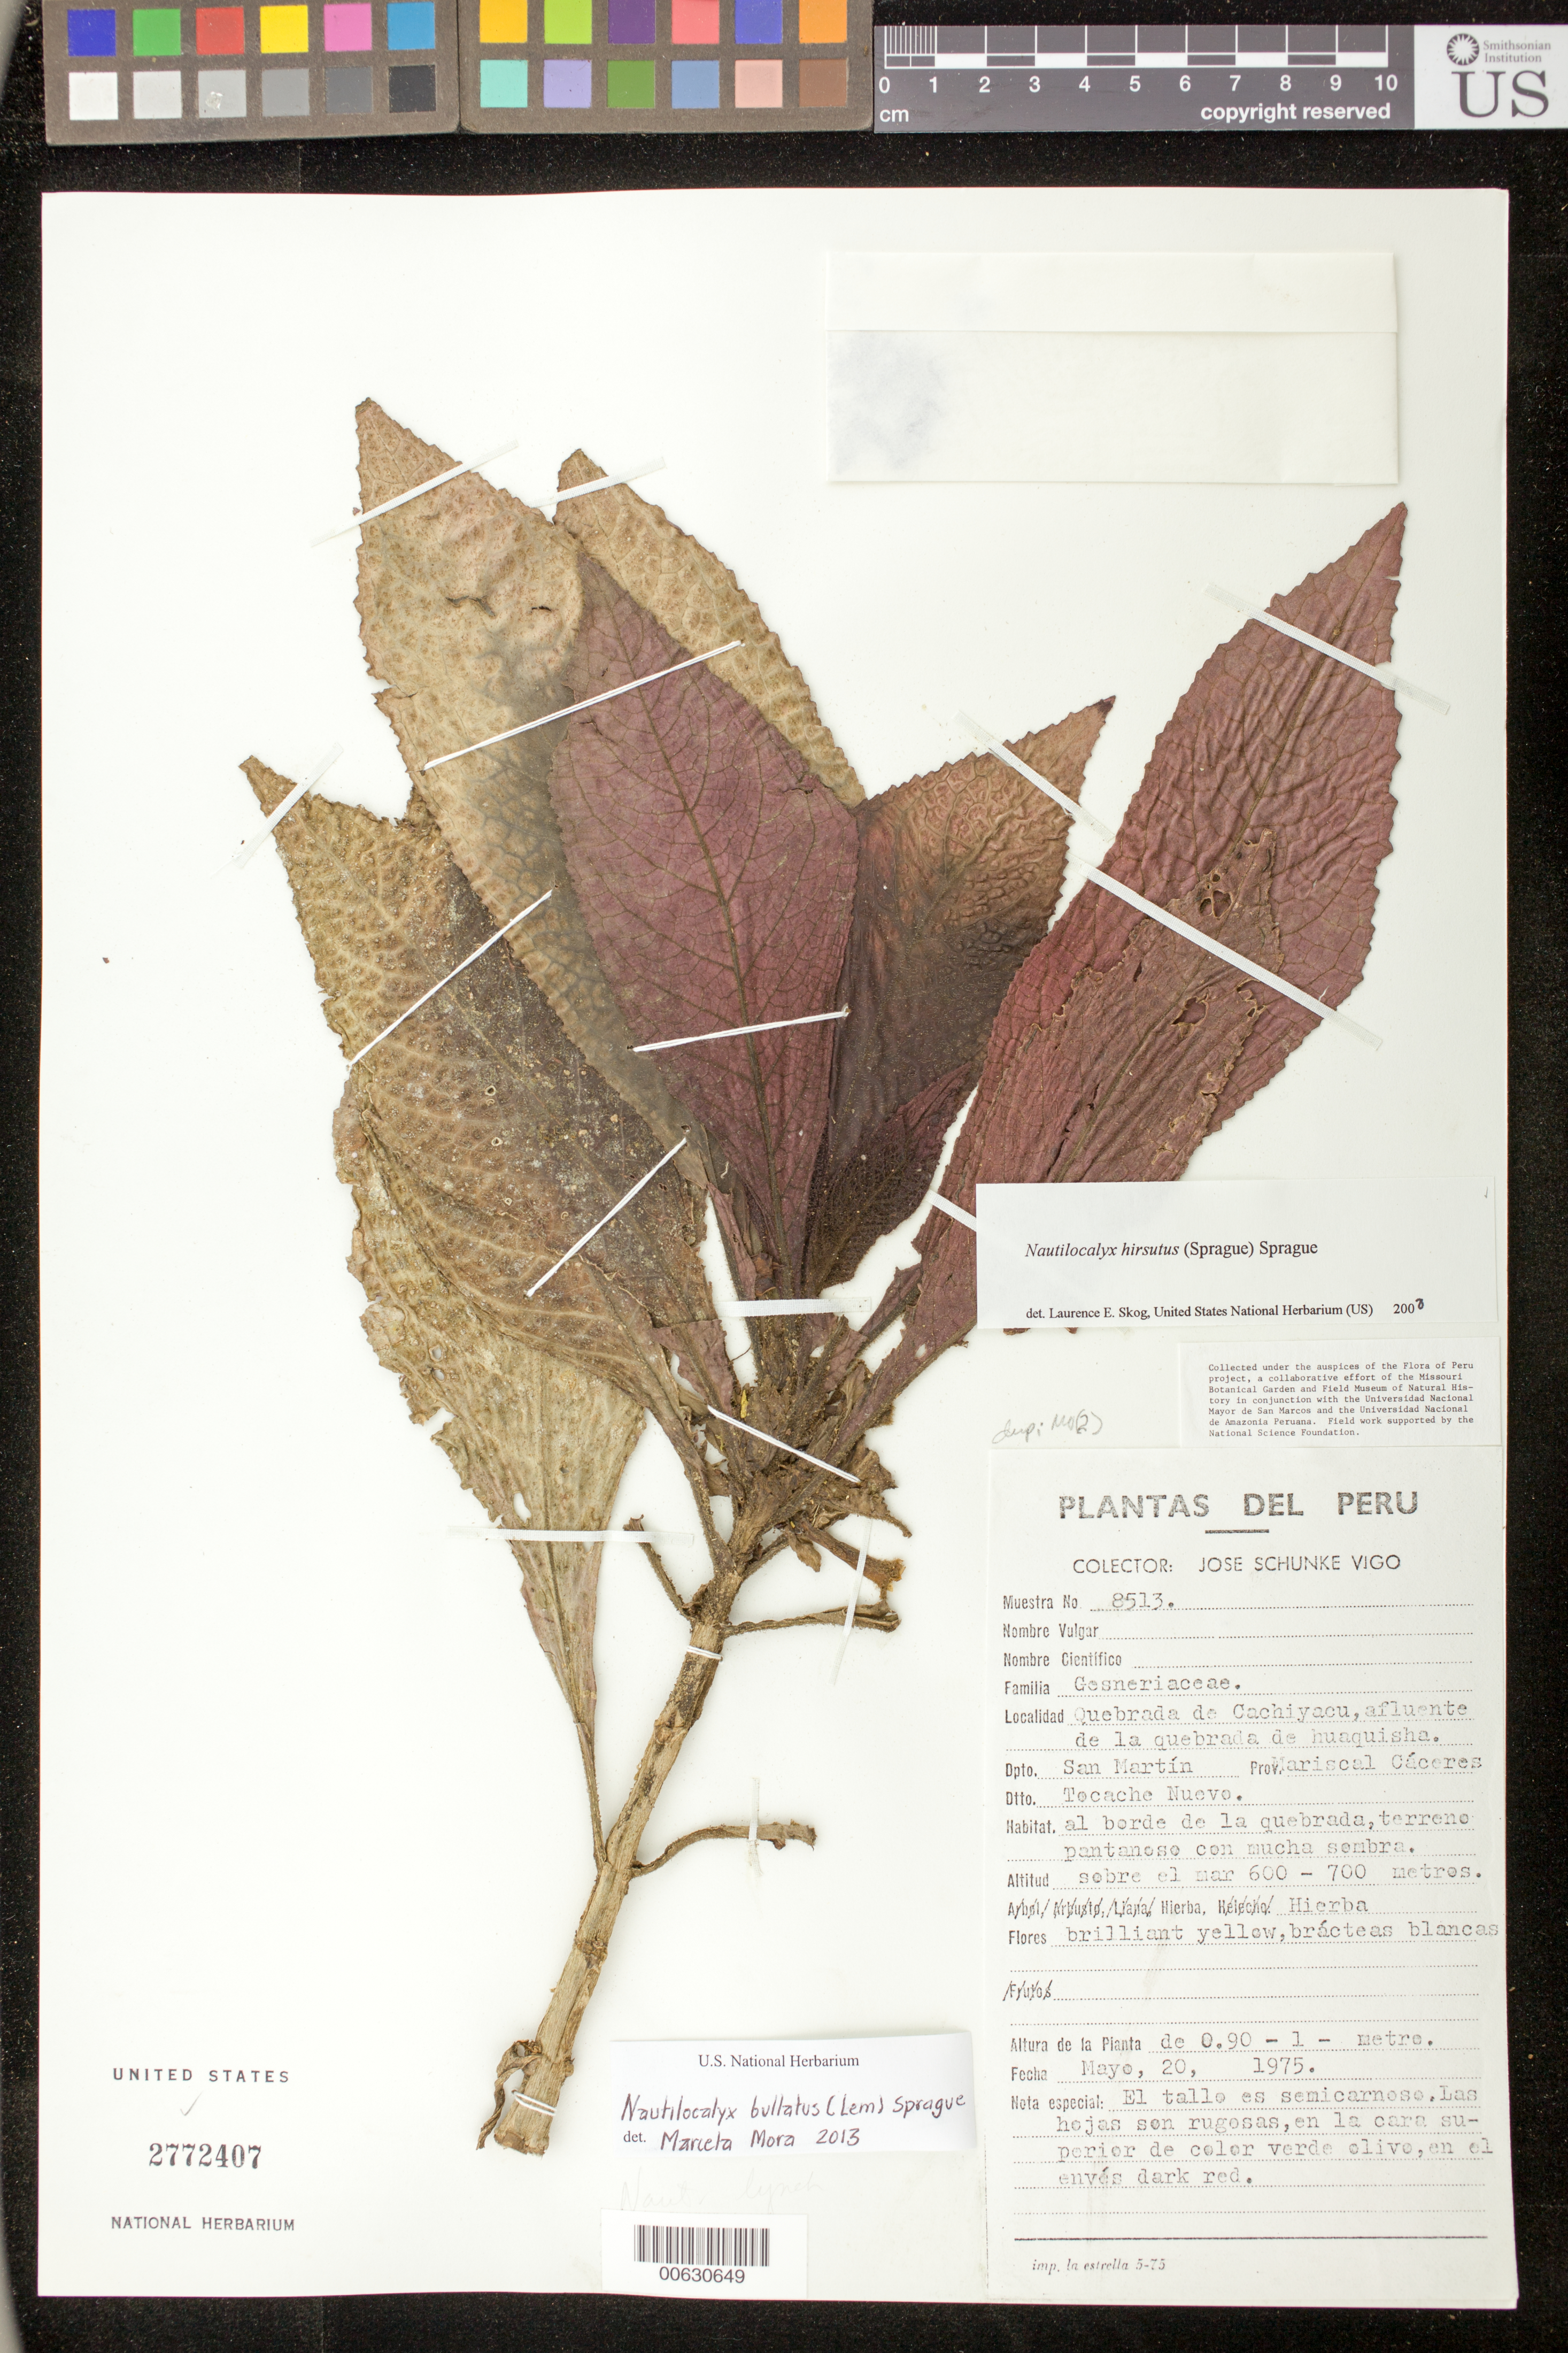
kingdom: Plantae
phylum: Tracheophyta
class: Magnoliopsida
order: Lamiales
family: Gesneriaceae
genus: Nautilocalyx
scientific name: Nautilocalyx bullatus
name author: (Lem.) Sprague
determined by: Mora, M. Marcela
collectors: J. Schunke Vigo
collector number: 8513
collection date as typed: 20 May 1975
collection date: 1975-05-20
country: Peru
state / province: San Martín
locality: Prov. Mariscal Cáceres, Dtto. Tocache Nuevo, Quebrada de Cachiyacu, afluente de la quebrada de huaquisha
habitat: Al borde de la quebrada, terreno pantonoso con mucha sombra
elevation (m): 600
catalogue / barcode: US 2772407